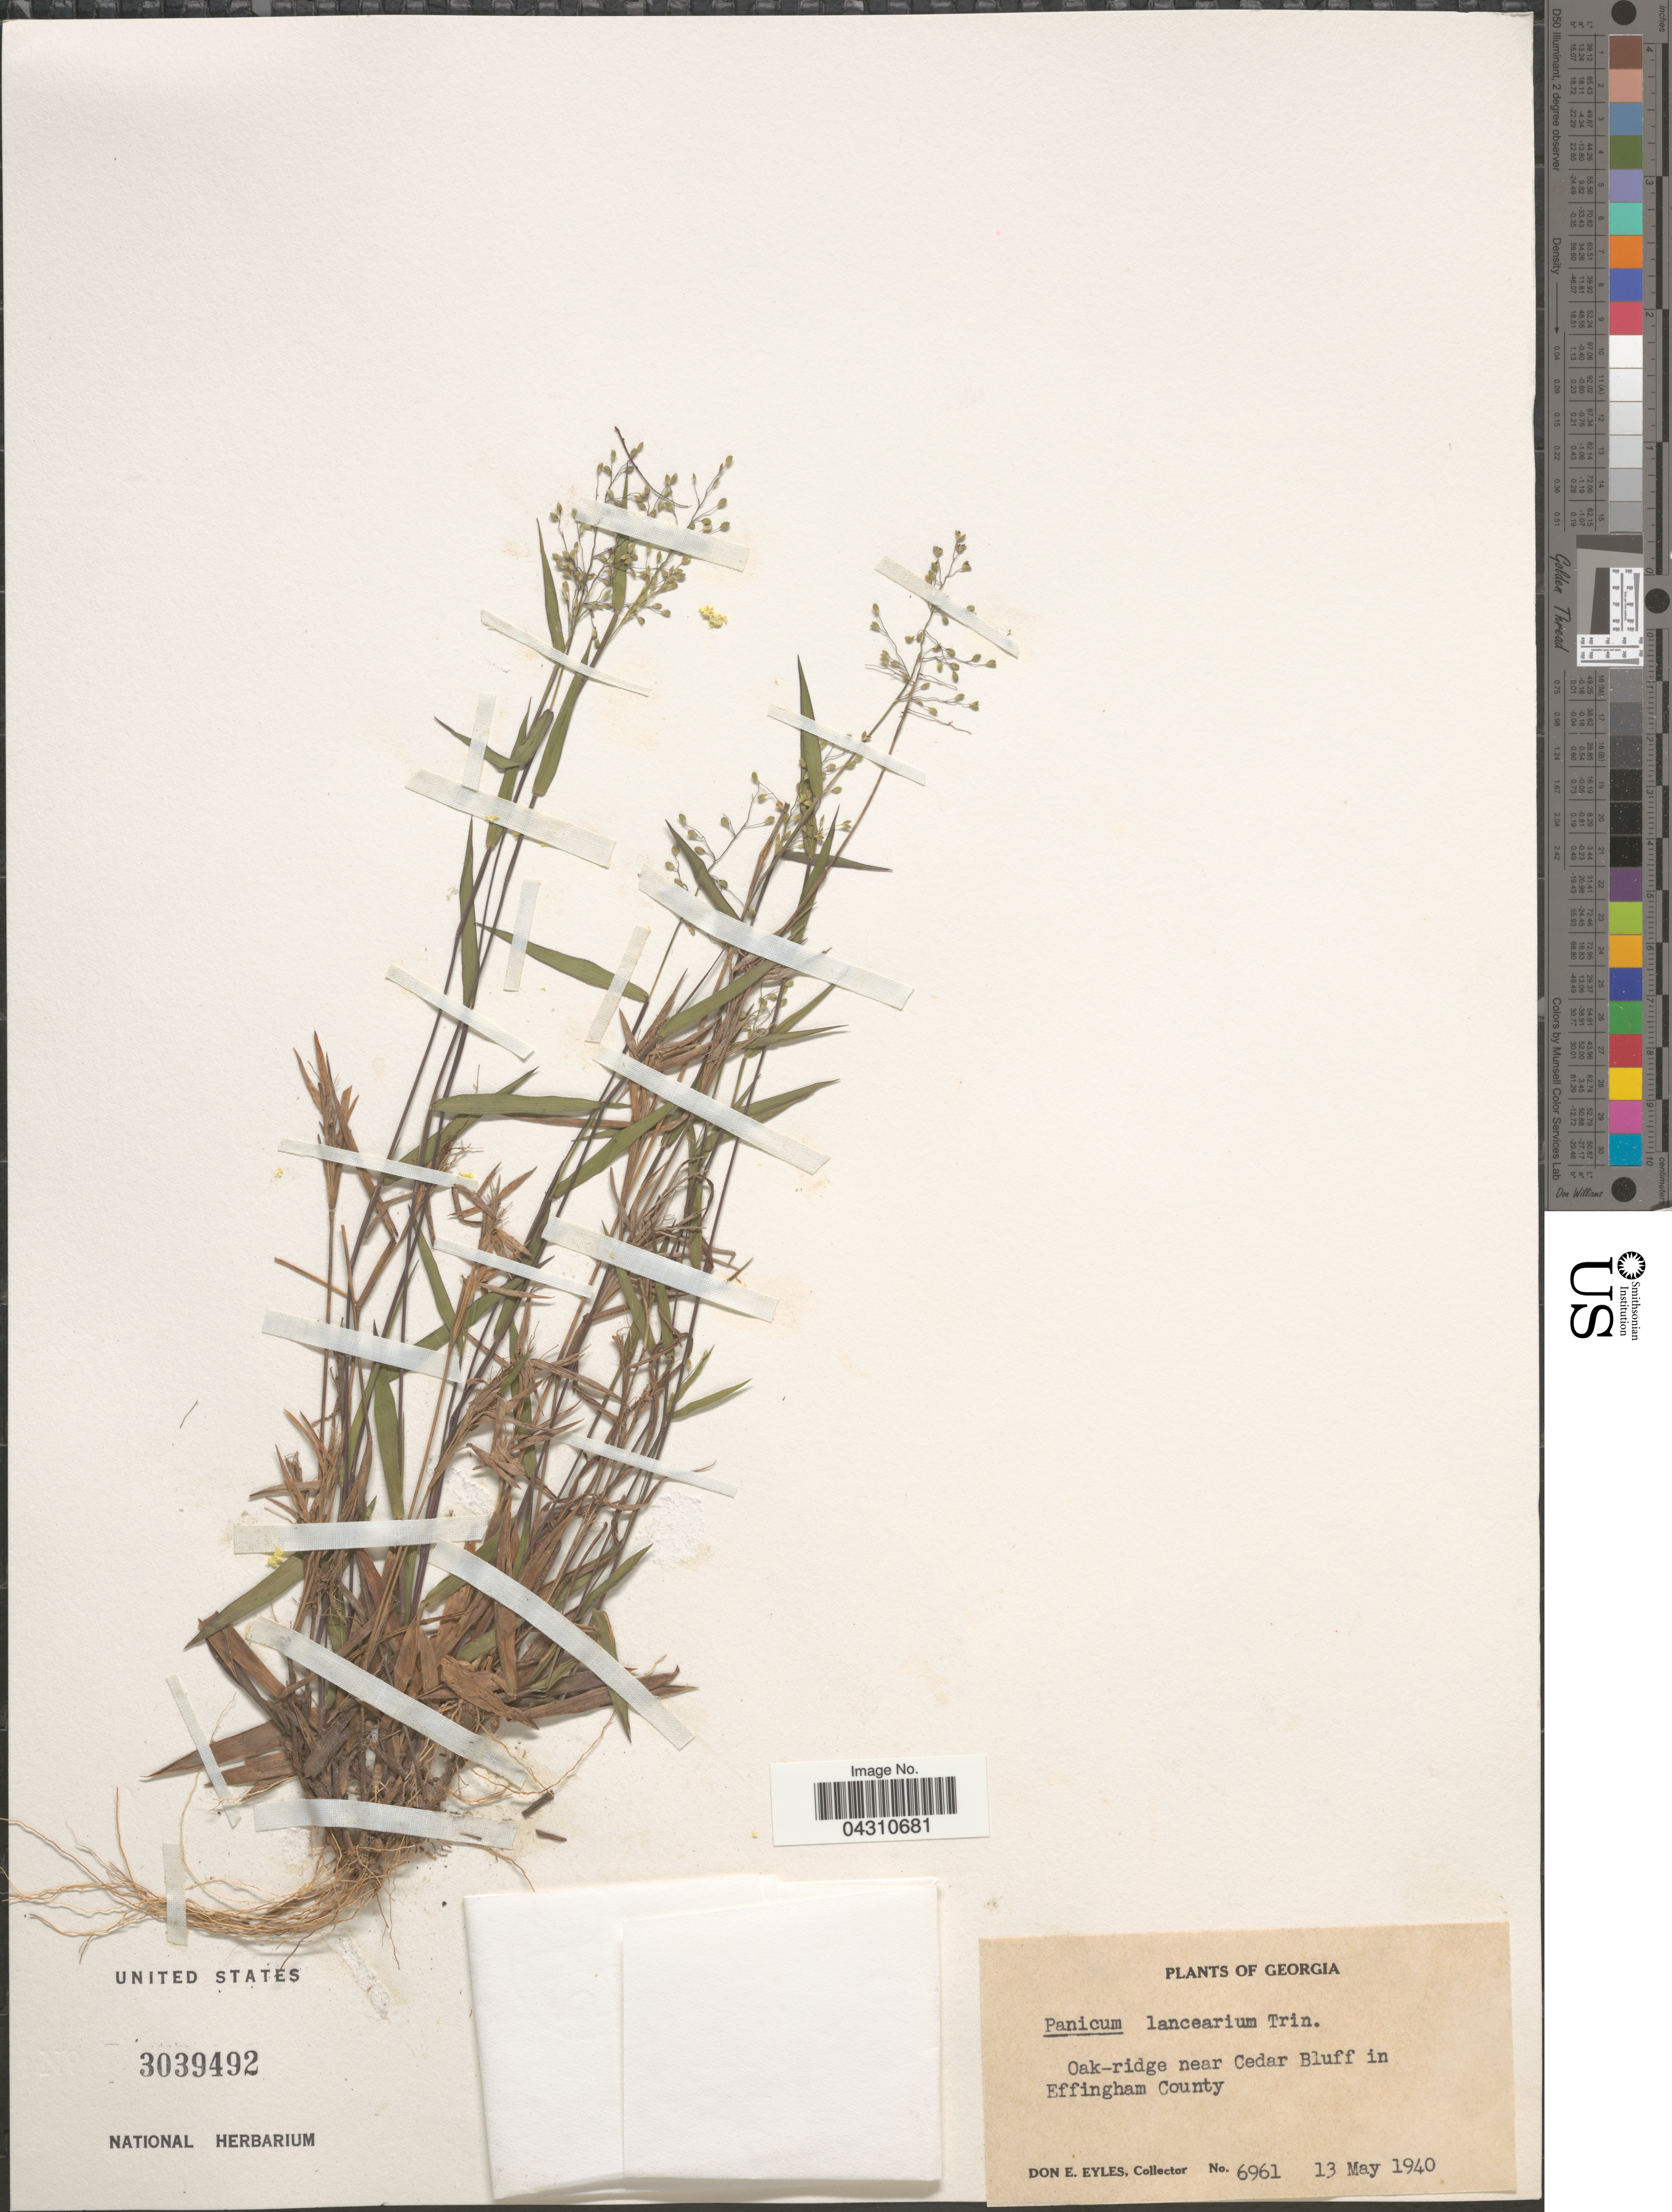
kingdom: Plantae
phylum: Tracheophyta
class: Liliopsida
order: Poales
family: Poaceae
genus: Dichanthelium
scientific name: Dichanthelium portoricense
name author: (Desv. ex Ham.) B.F. Hansen & Wunderlin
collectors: D. Eyles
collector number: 6961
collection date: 1940-05-13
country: United States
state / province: Georgia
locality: Oak-ridge near Cedar Bluff in Effingham County.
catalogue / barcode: US 3039492